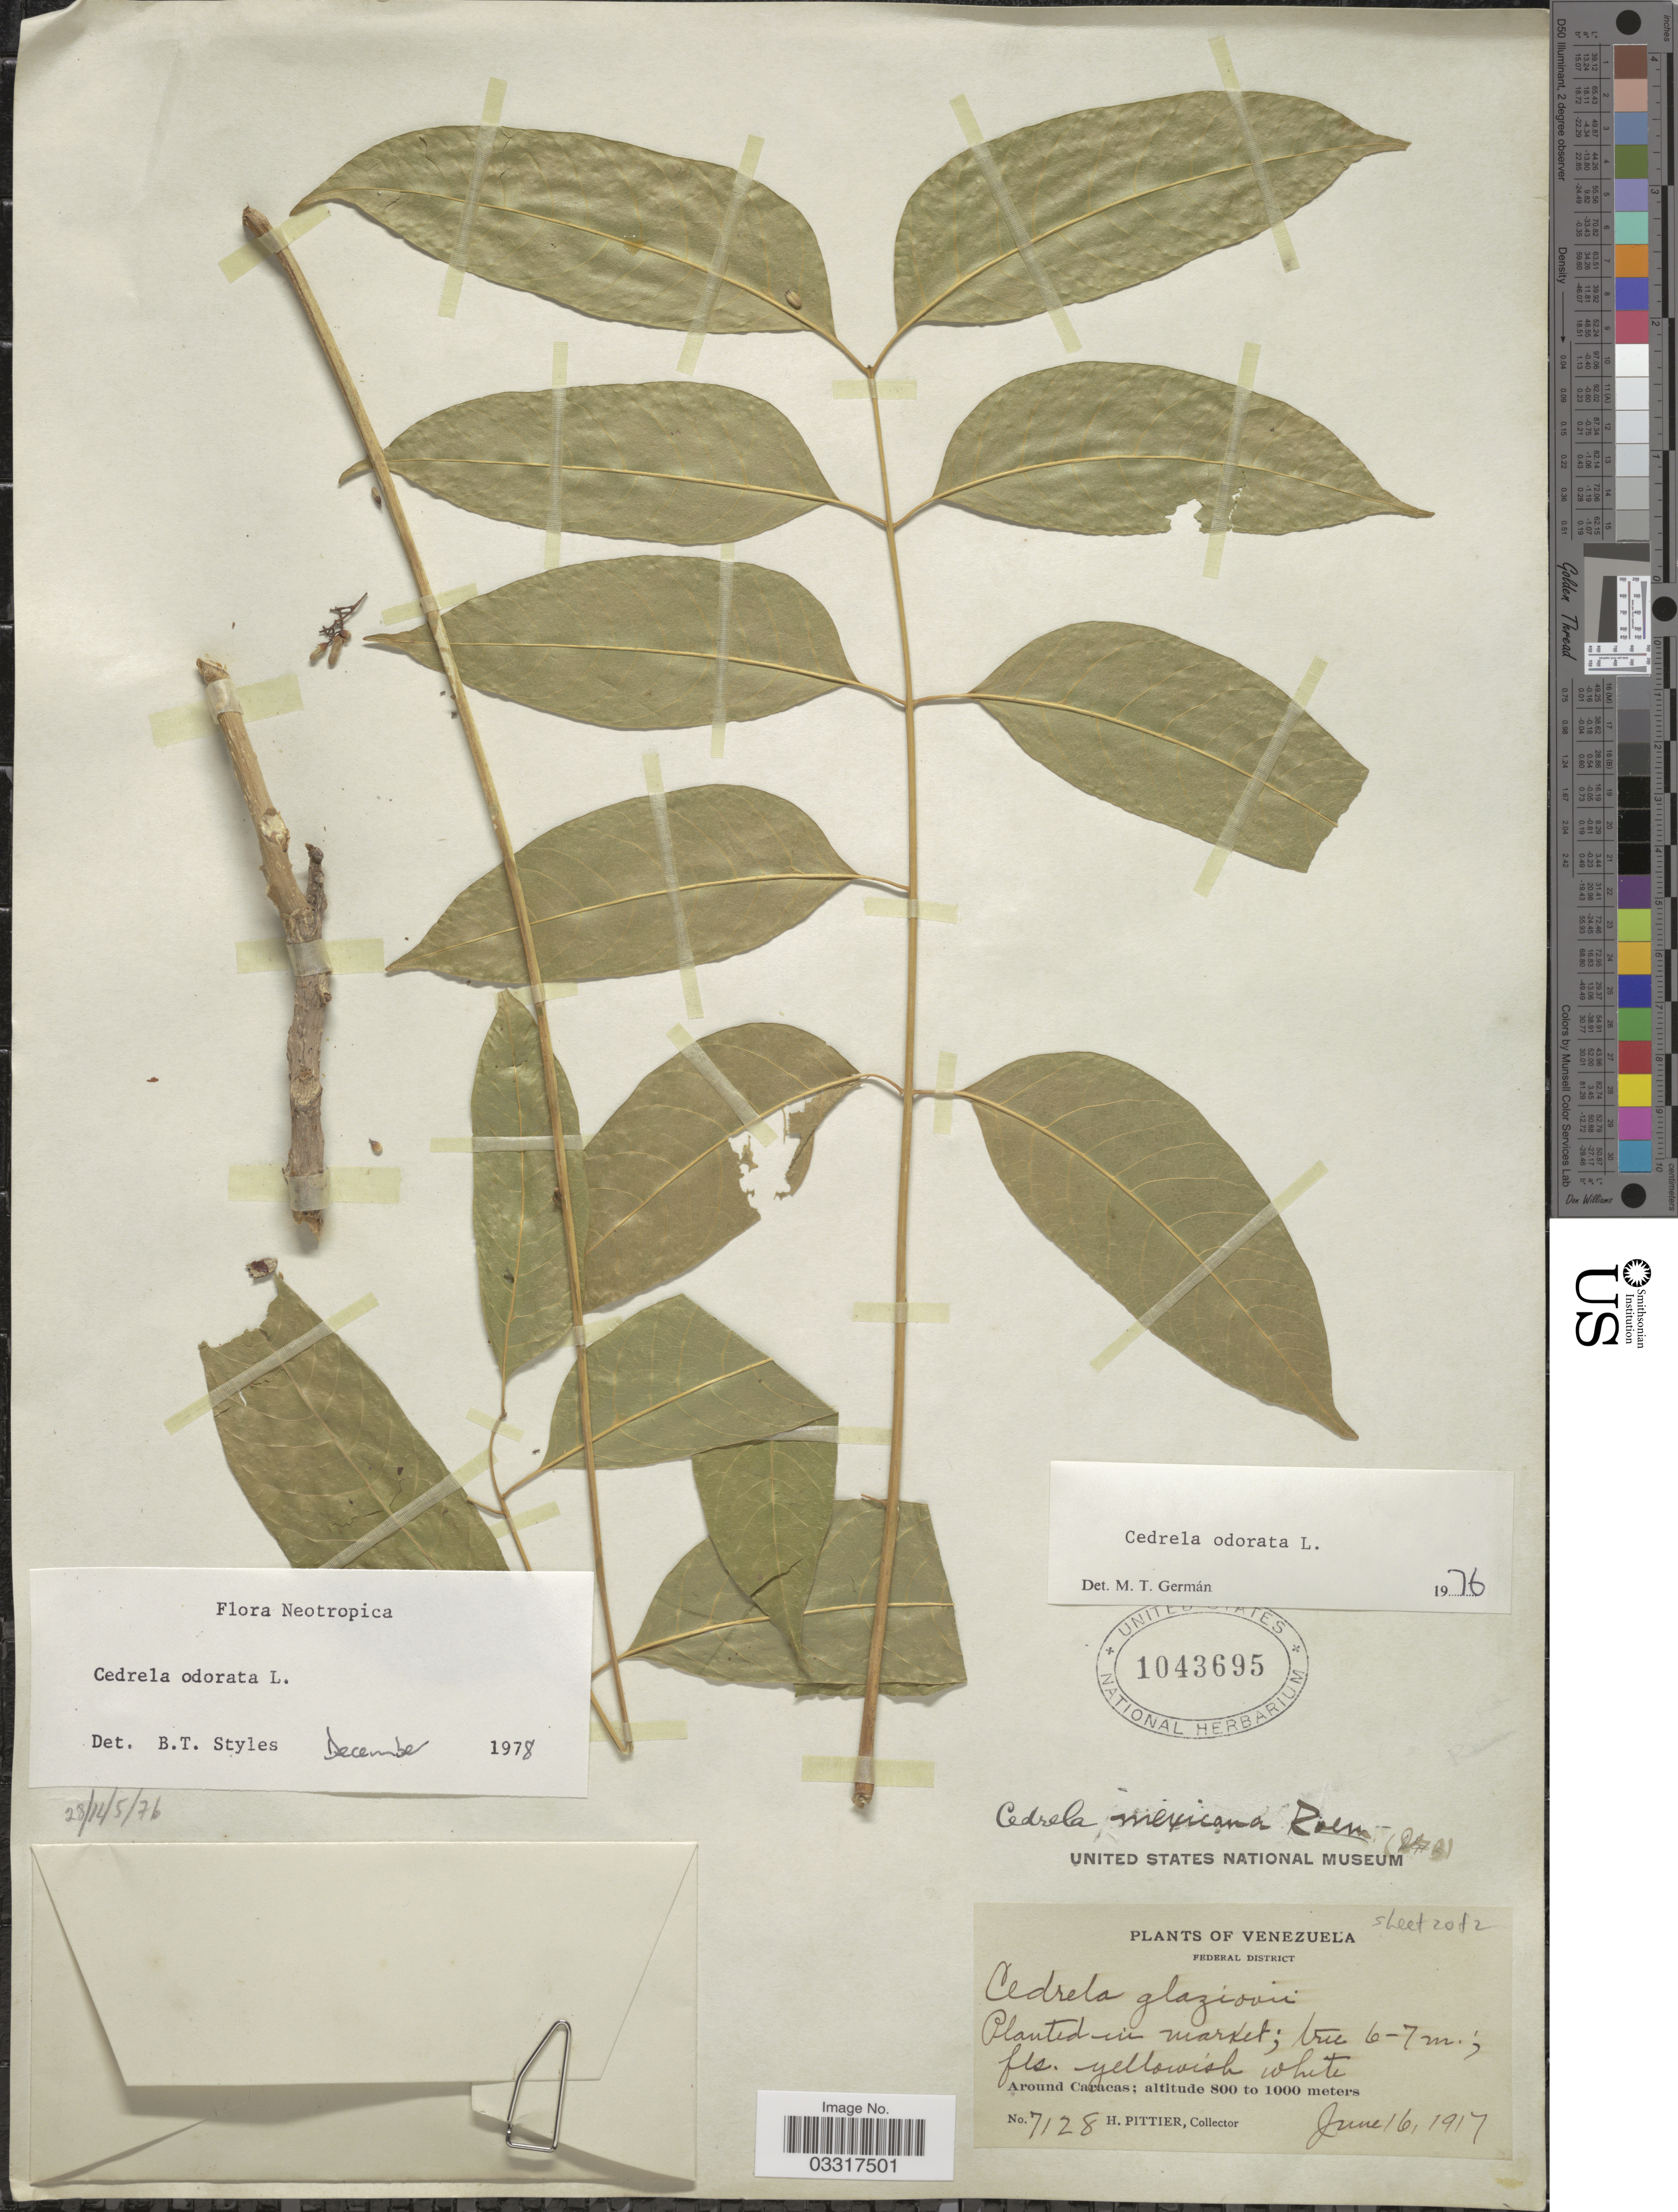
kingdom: Plantae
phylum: Tracheophyta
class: Magnoliopsida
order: Sapindales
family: Meliaceae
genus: Cedrela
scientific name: Cedrela odorata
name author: L.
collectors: H. F. Pittier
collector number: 7128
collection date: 1917-06-16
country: Venezuela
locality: Federal District. Around Caracas.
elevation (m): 800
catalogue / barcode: US 1043695